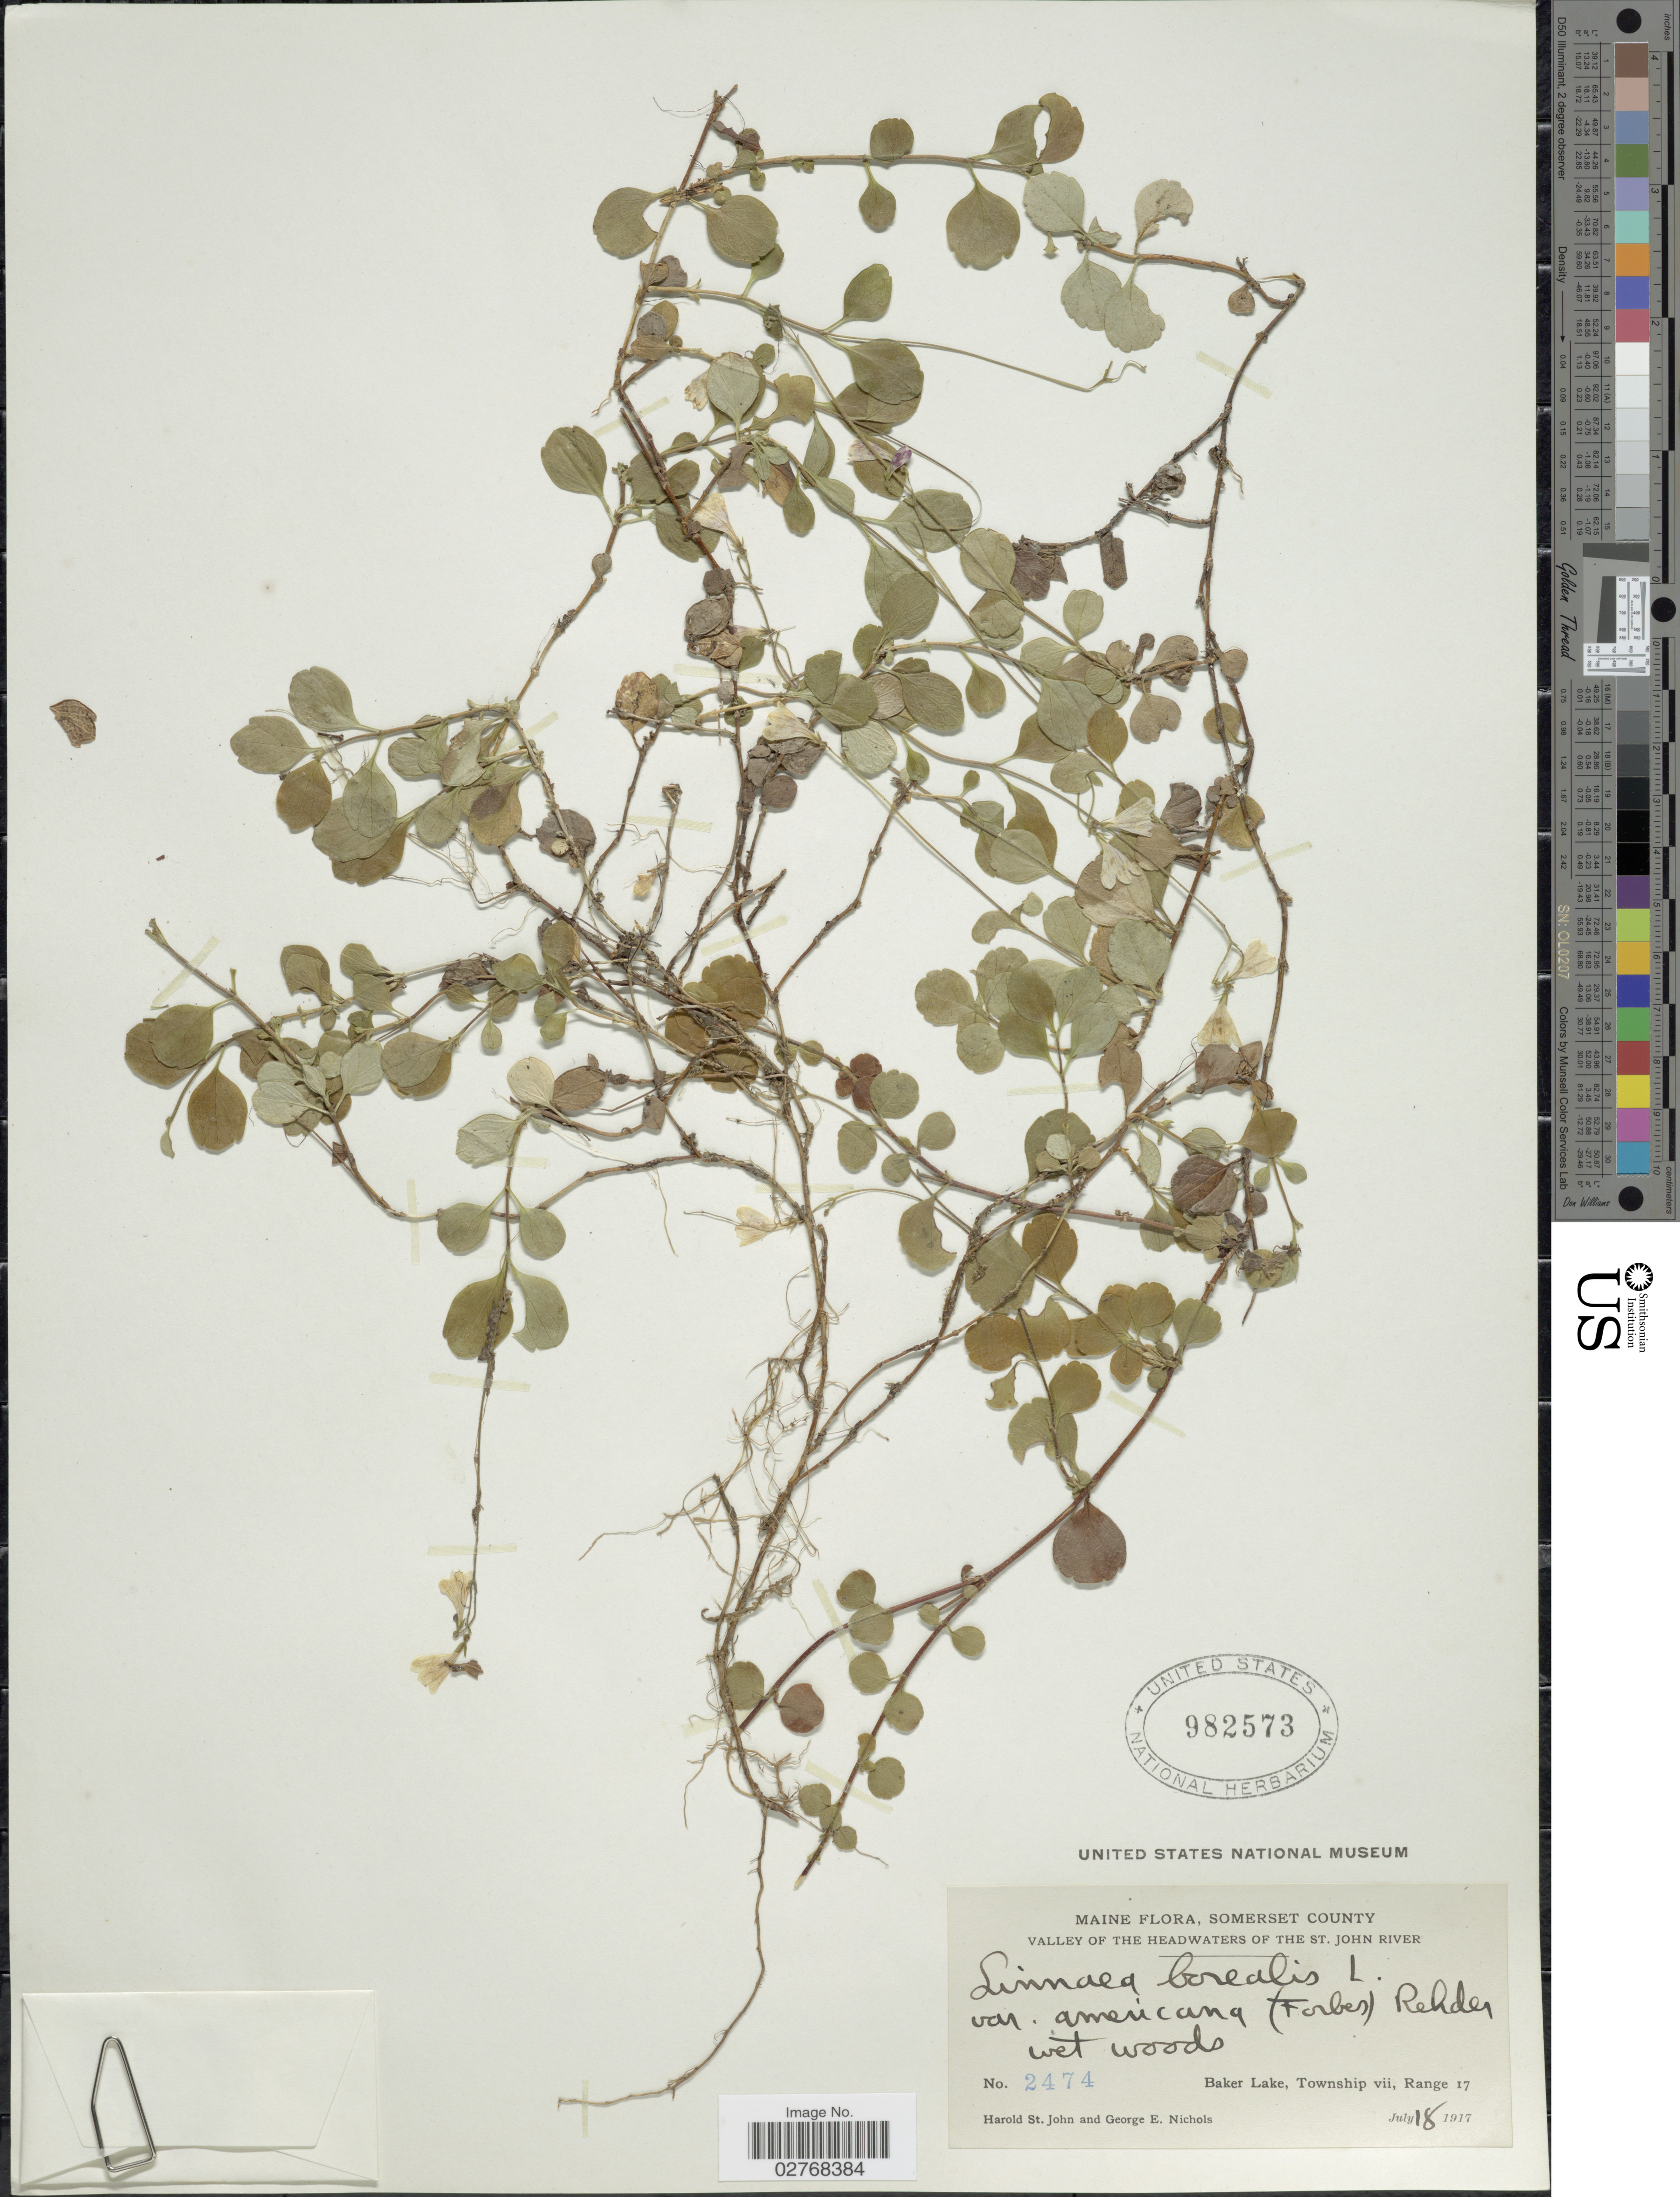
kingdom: Plantae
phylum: Tracheophyta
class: Magnoliopsida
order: Dipsacales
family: Caprifoliaceae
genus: Linnaea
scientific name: Linnaea borealis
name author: L.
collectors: H. St. John & G. E. Nichols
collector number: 2474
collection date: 1917-07-18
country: United States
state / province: Maine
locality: Somerset County. Valley of the Headwaters of the St. John River. Baker Lake, Township vii, Range 17.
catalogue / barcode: US 982573